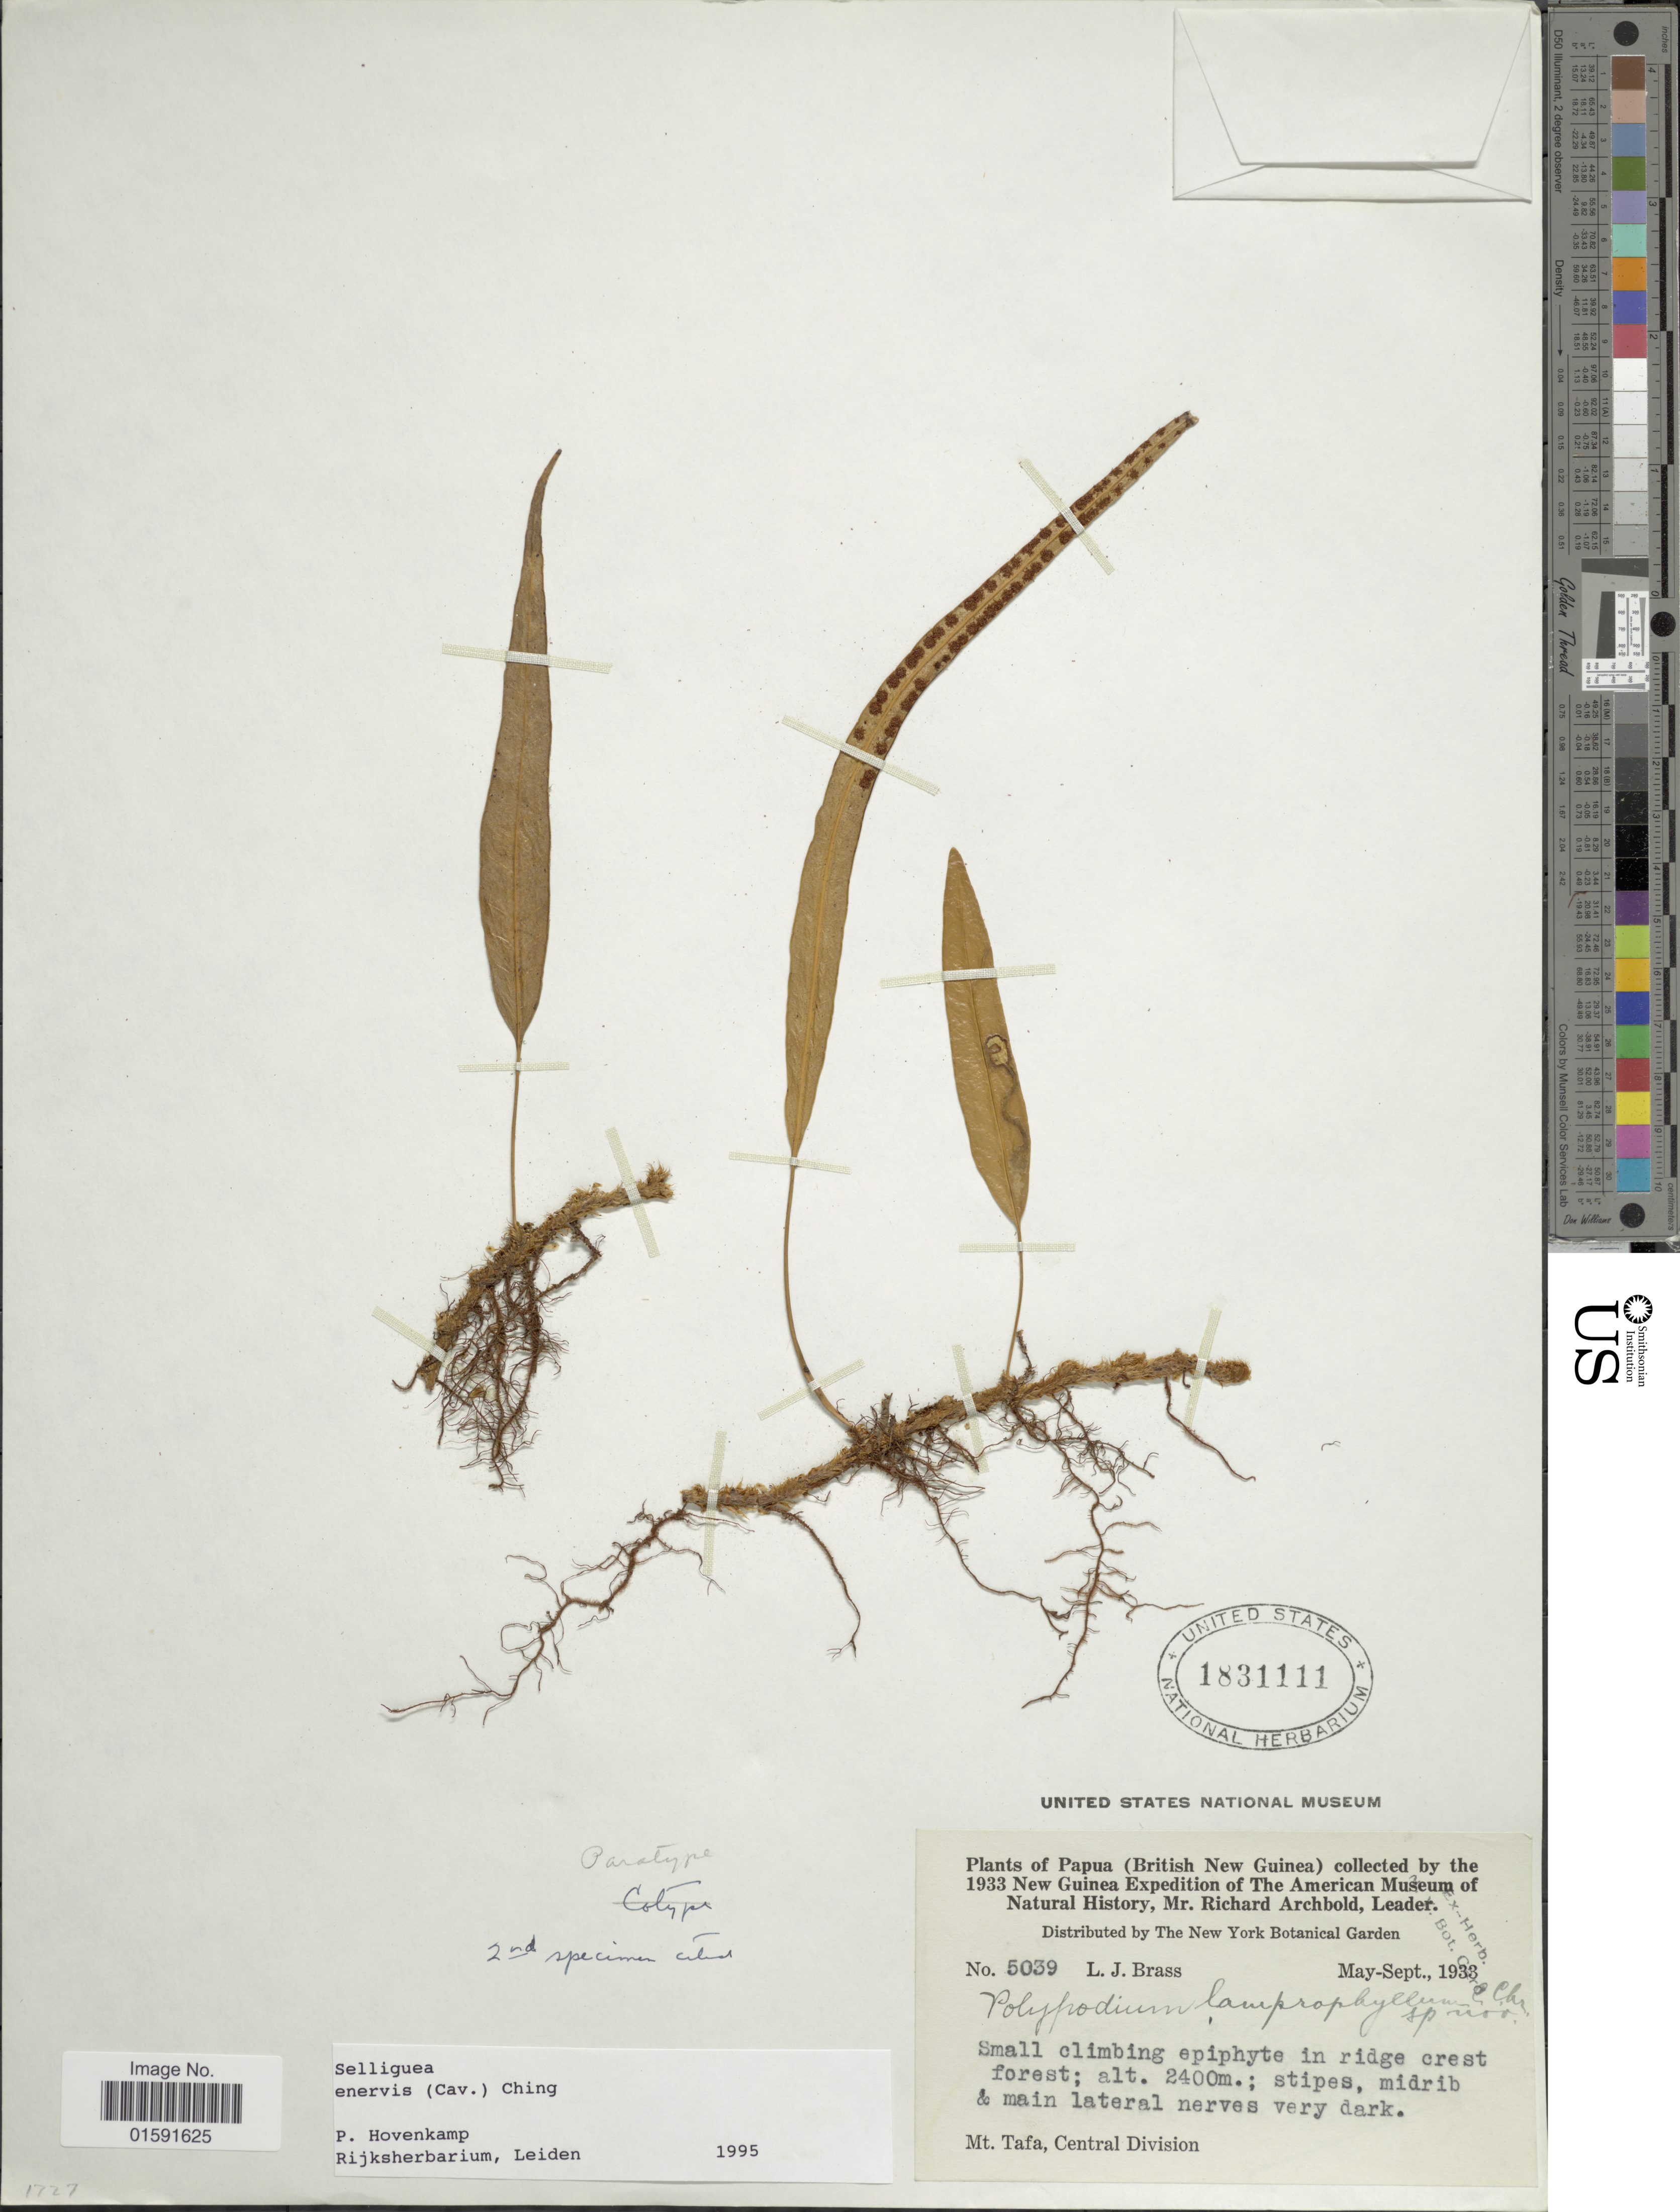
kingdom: Plantae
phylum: Tracheophyta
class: Polypodiopsida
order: Polypodiales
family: Polypodiaceae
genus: Selliguea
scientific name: Selliguea enervis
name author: (Cav.) Ching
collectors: L. J. Brass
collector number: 5039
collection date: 1933-05/1933-09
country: Papua New Guinea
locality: Mt Tafa, Central Division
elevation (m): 2400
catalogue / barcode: US 1831111